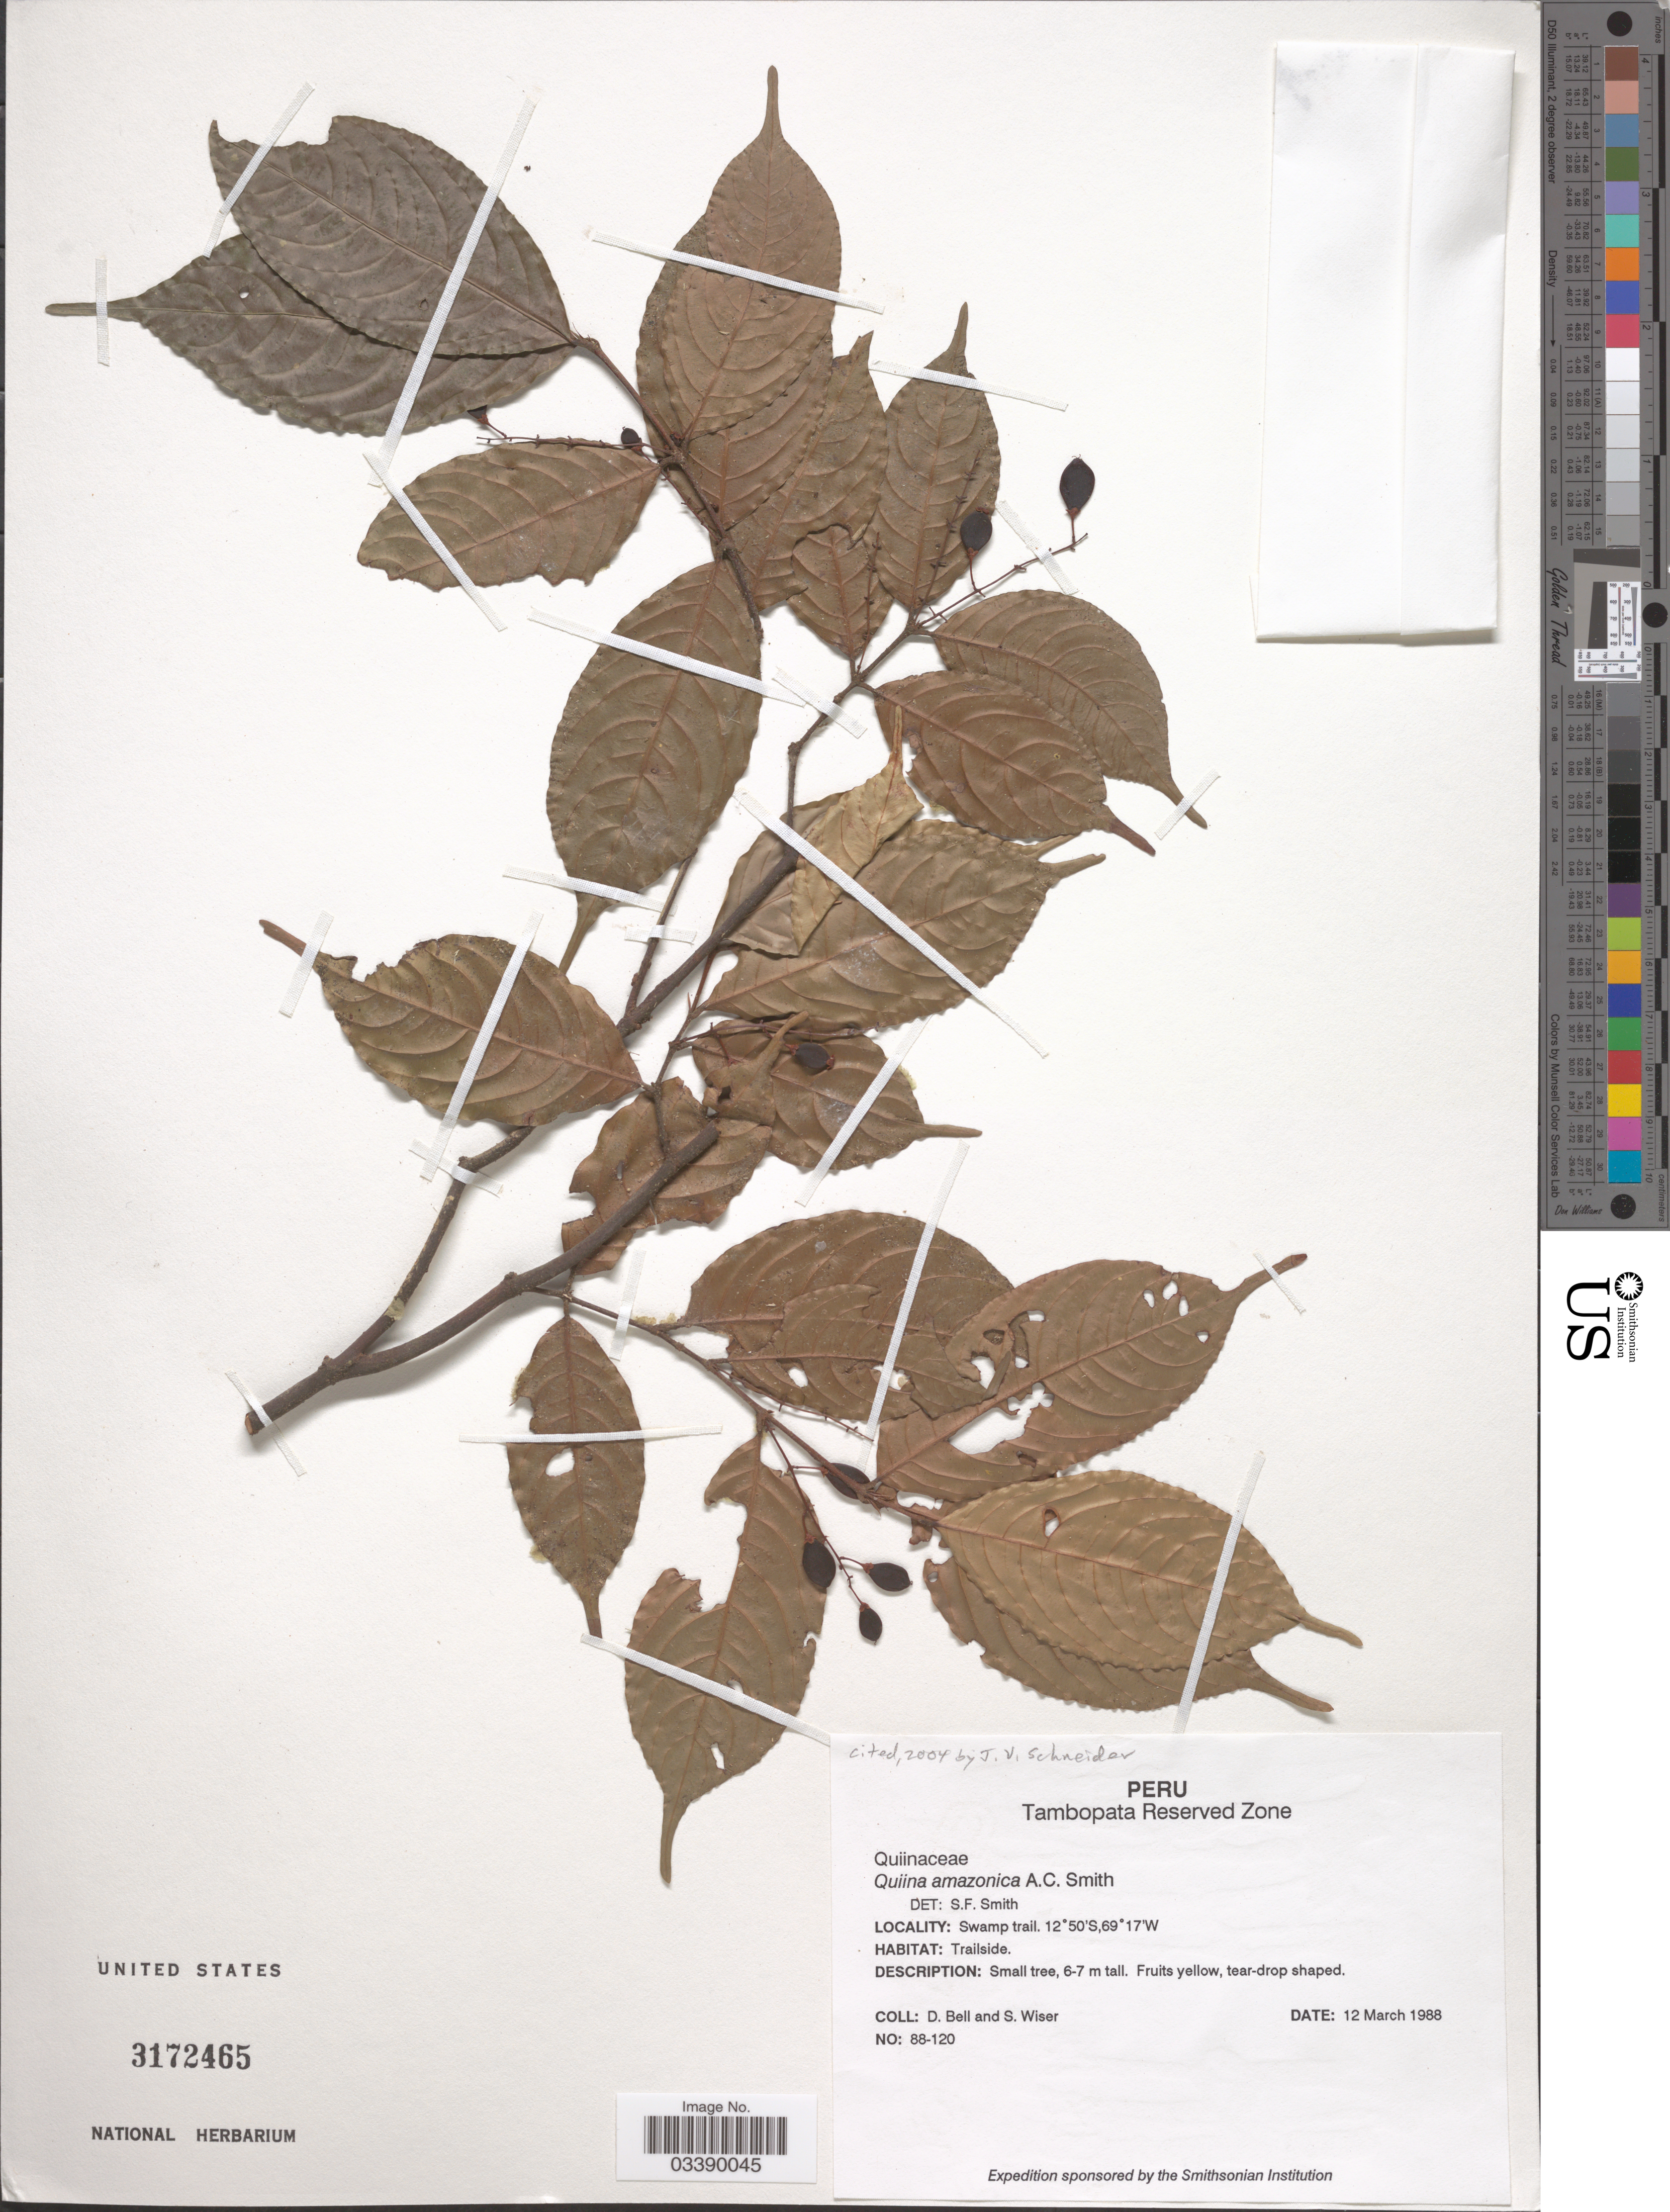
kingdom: Plantae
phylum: Tracheophyta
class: Magnoliopsida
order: Malpighiales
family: Quiinaceae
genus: Quiina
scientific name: Quiina amazonica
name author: A.C. Sm.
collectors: D. A. Bell & S. Wiser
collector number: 88-120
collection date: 1988-03-12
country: Peru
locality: Tambopata Reserved Zone. Swamp trail.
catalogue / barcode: US 3172465